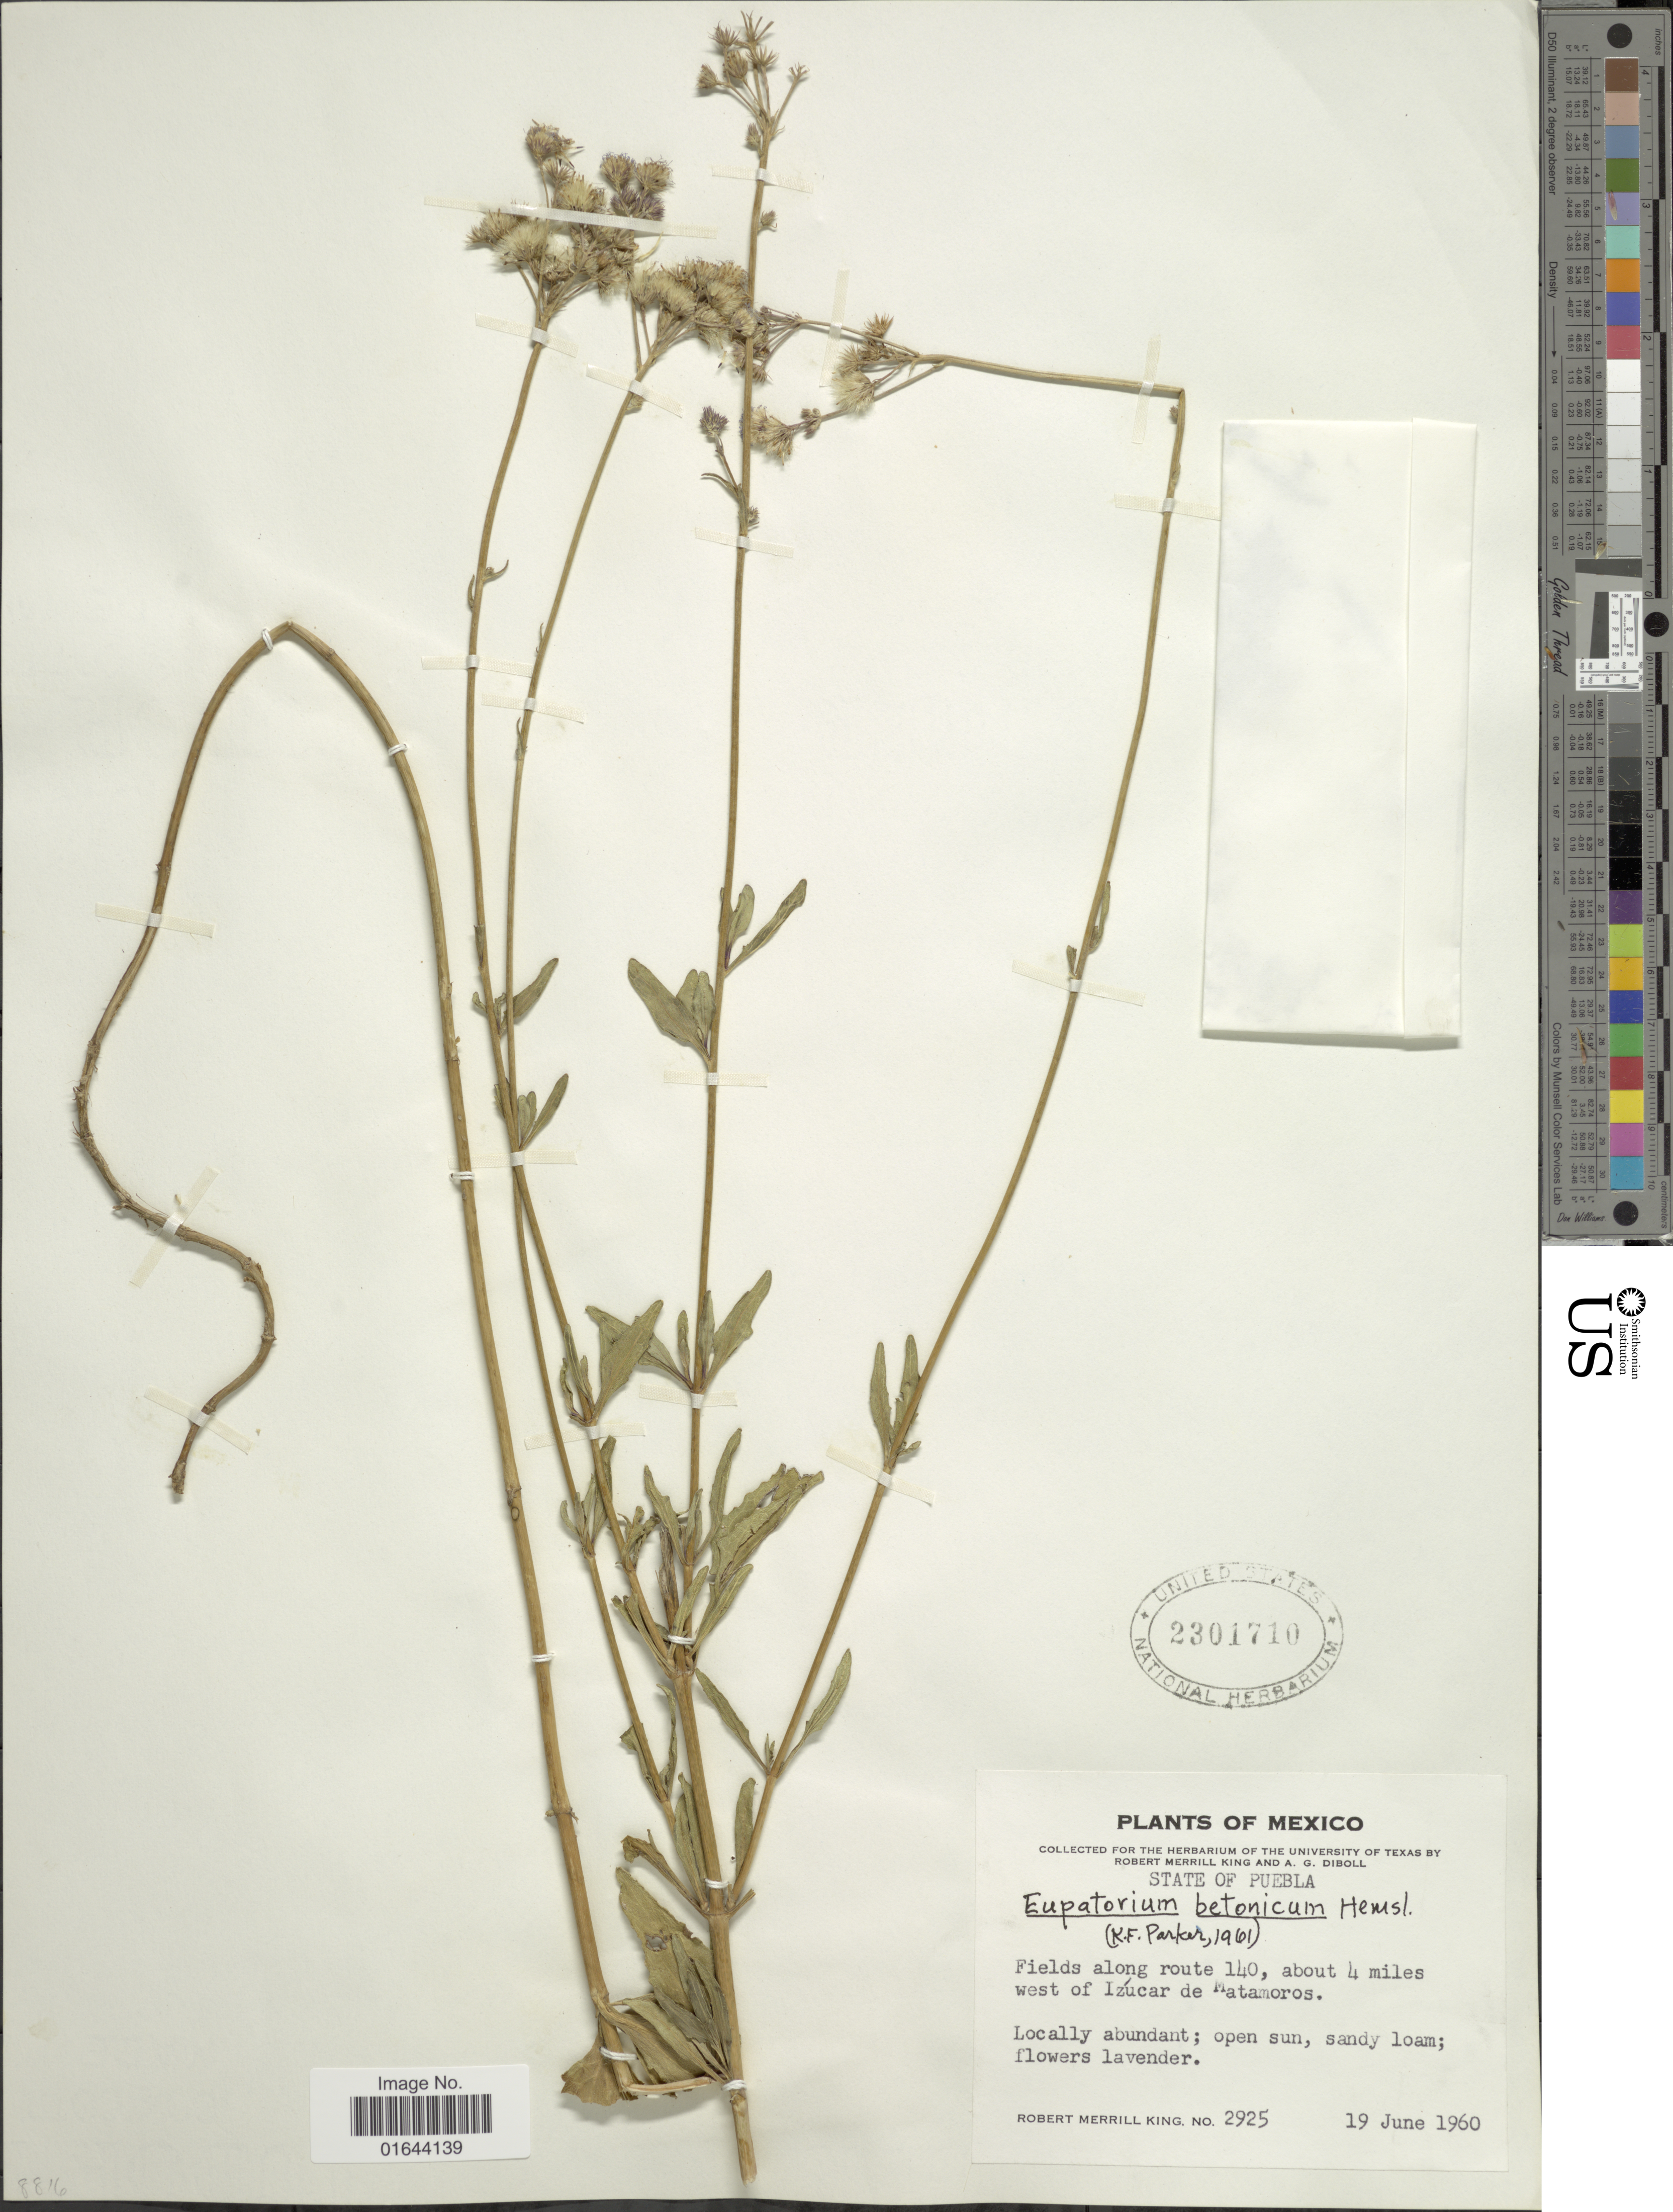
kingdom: Plantae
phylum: Tracheophyta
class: Magnoliopsida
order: Asterales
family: Asteraceae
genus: Conoclinium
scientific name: Conoclinium betonicifolium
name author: (Mill.) R.M. King & H. Rob.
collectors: R. M. King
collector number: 2925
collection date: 1960-06-19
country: Mexico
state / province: Puebla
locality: Mexico. Along route, about 4 miles west of Izucar de Matamoros.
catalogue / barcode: US 2301710